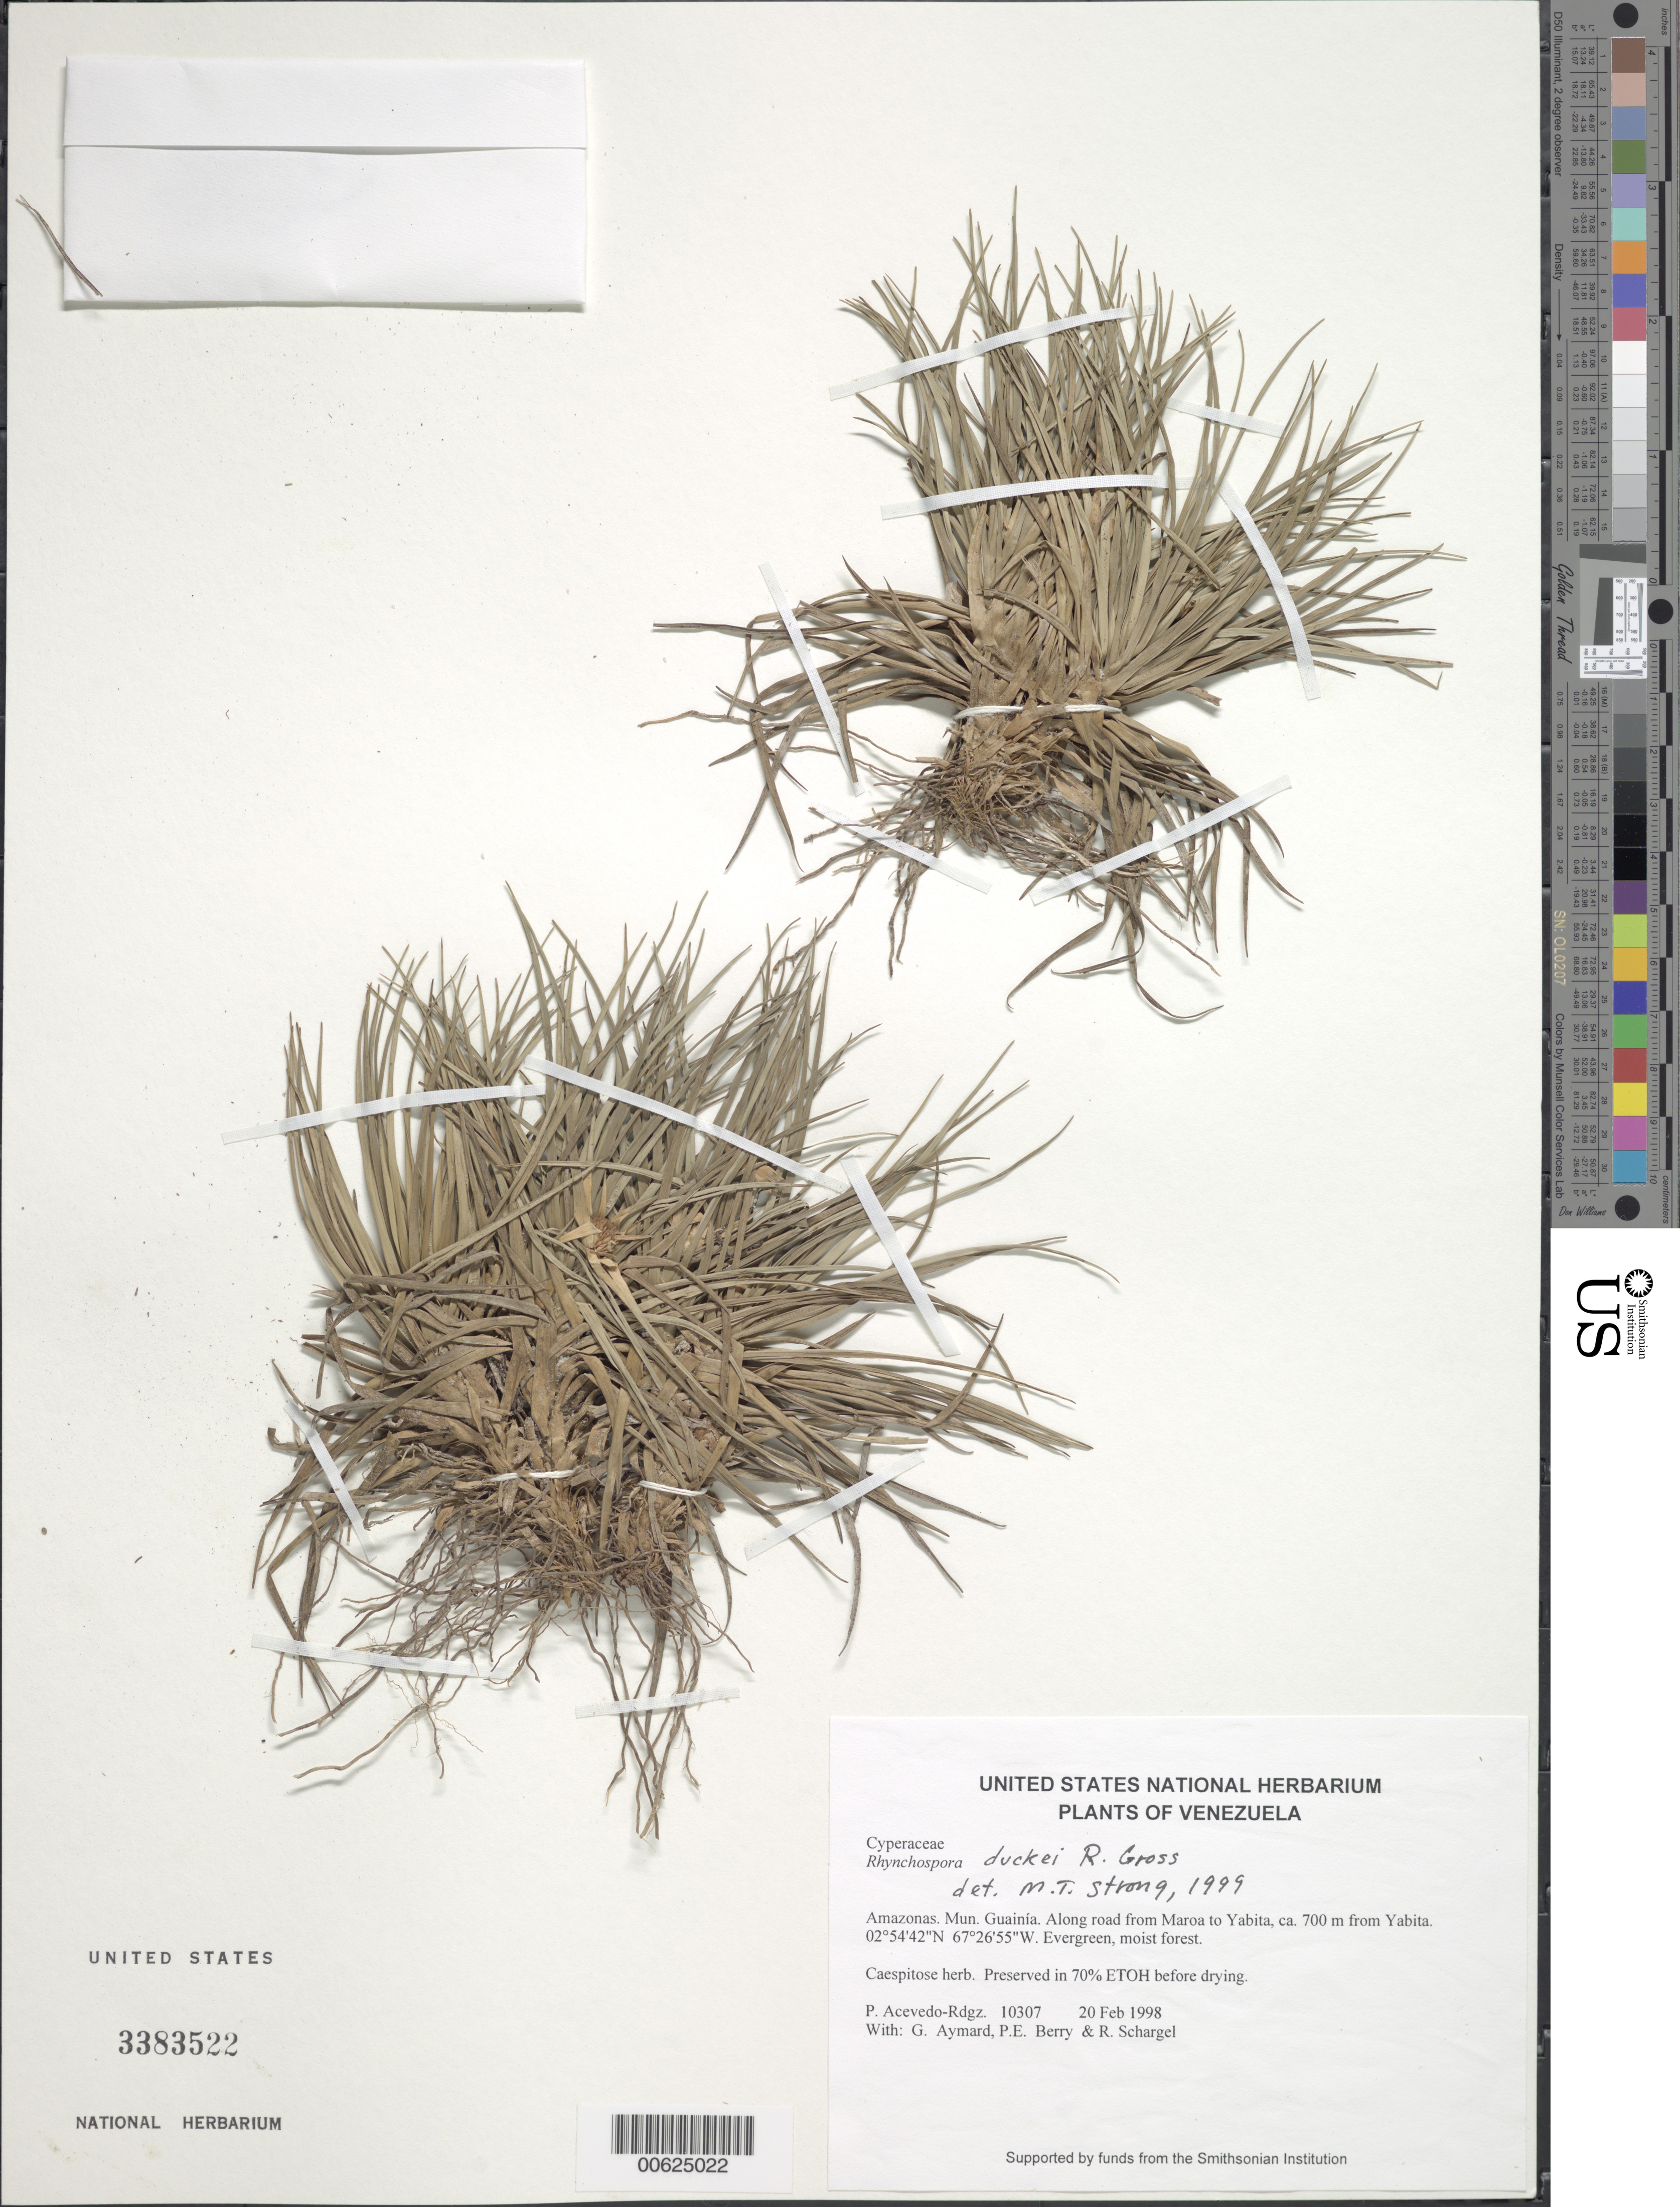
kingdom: Plantae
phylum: Tracheophyta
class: Liliopsida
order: Poales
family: Cyperaceae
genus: Rhynchospora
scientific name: Rhynchospora duckei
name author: Gross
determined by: Strong, M. T., (US), Smithsonian Institution - National Museum of Natural History (UNITED STATES)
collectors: P. Acevedo-Rodr., G. A. Aymard, P. E. Berry & R. Schargel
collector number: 10307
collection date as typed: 20 Feb 1998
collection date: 1998-02-20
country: Venezuela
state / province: Amazonas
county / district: Maroa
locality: Along road from Maroa to Yabita, ca. 700 m from Yabita.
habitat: Evergreen, moist forest.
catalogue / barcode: US 3383522